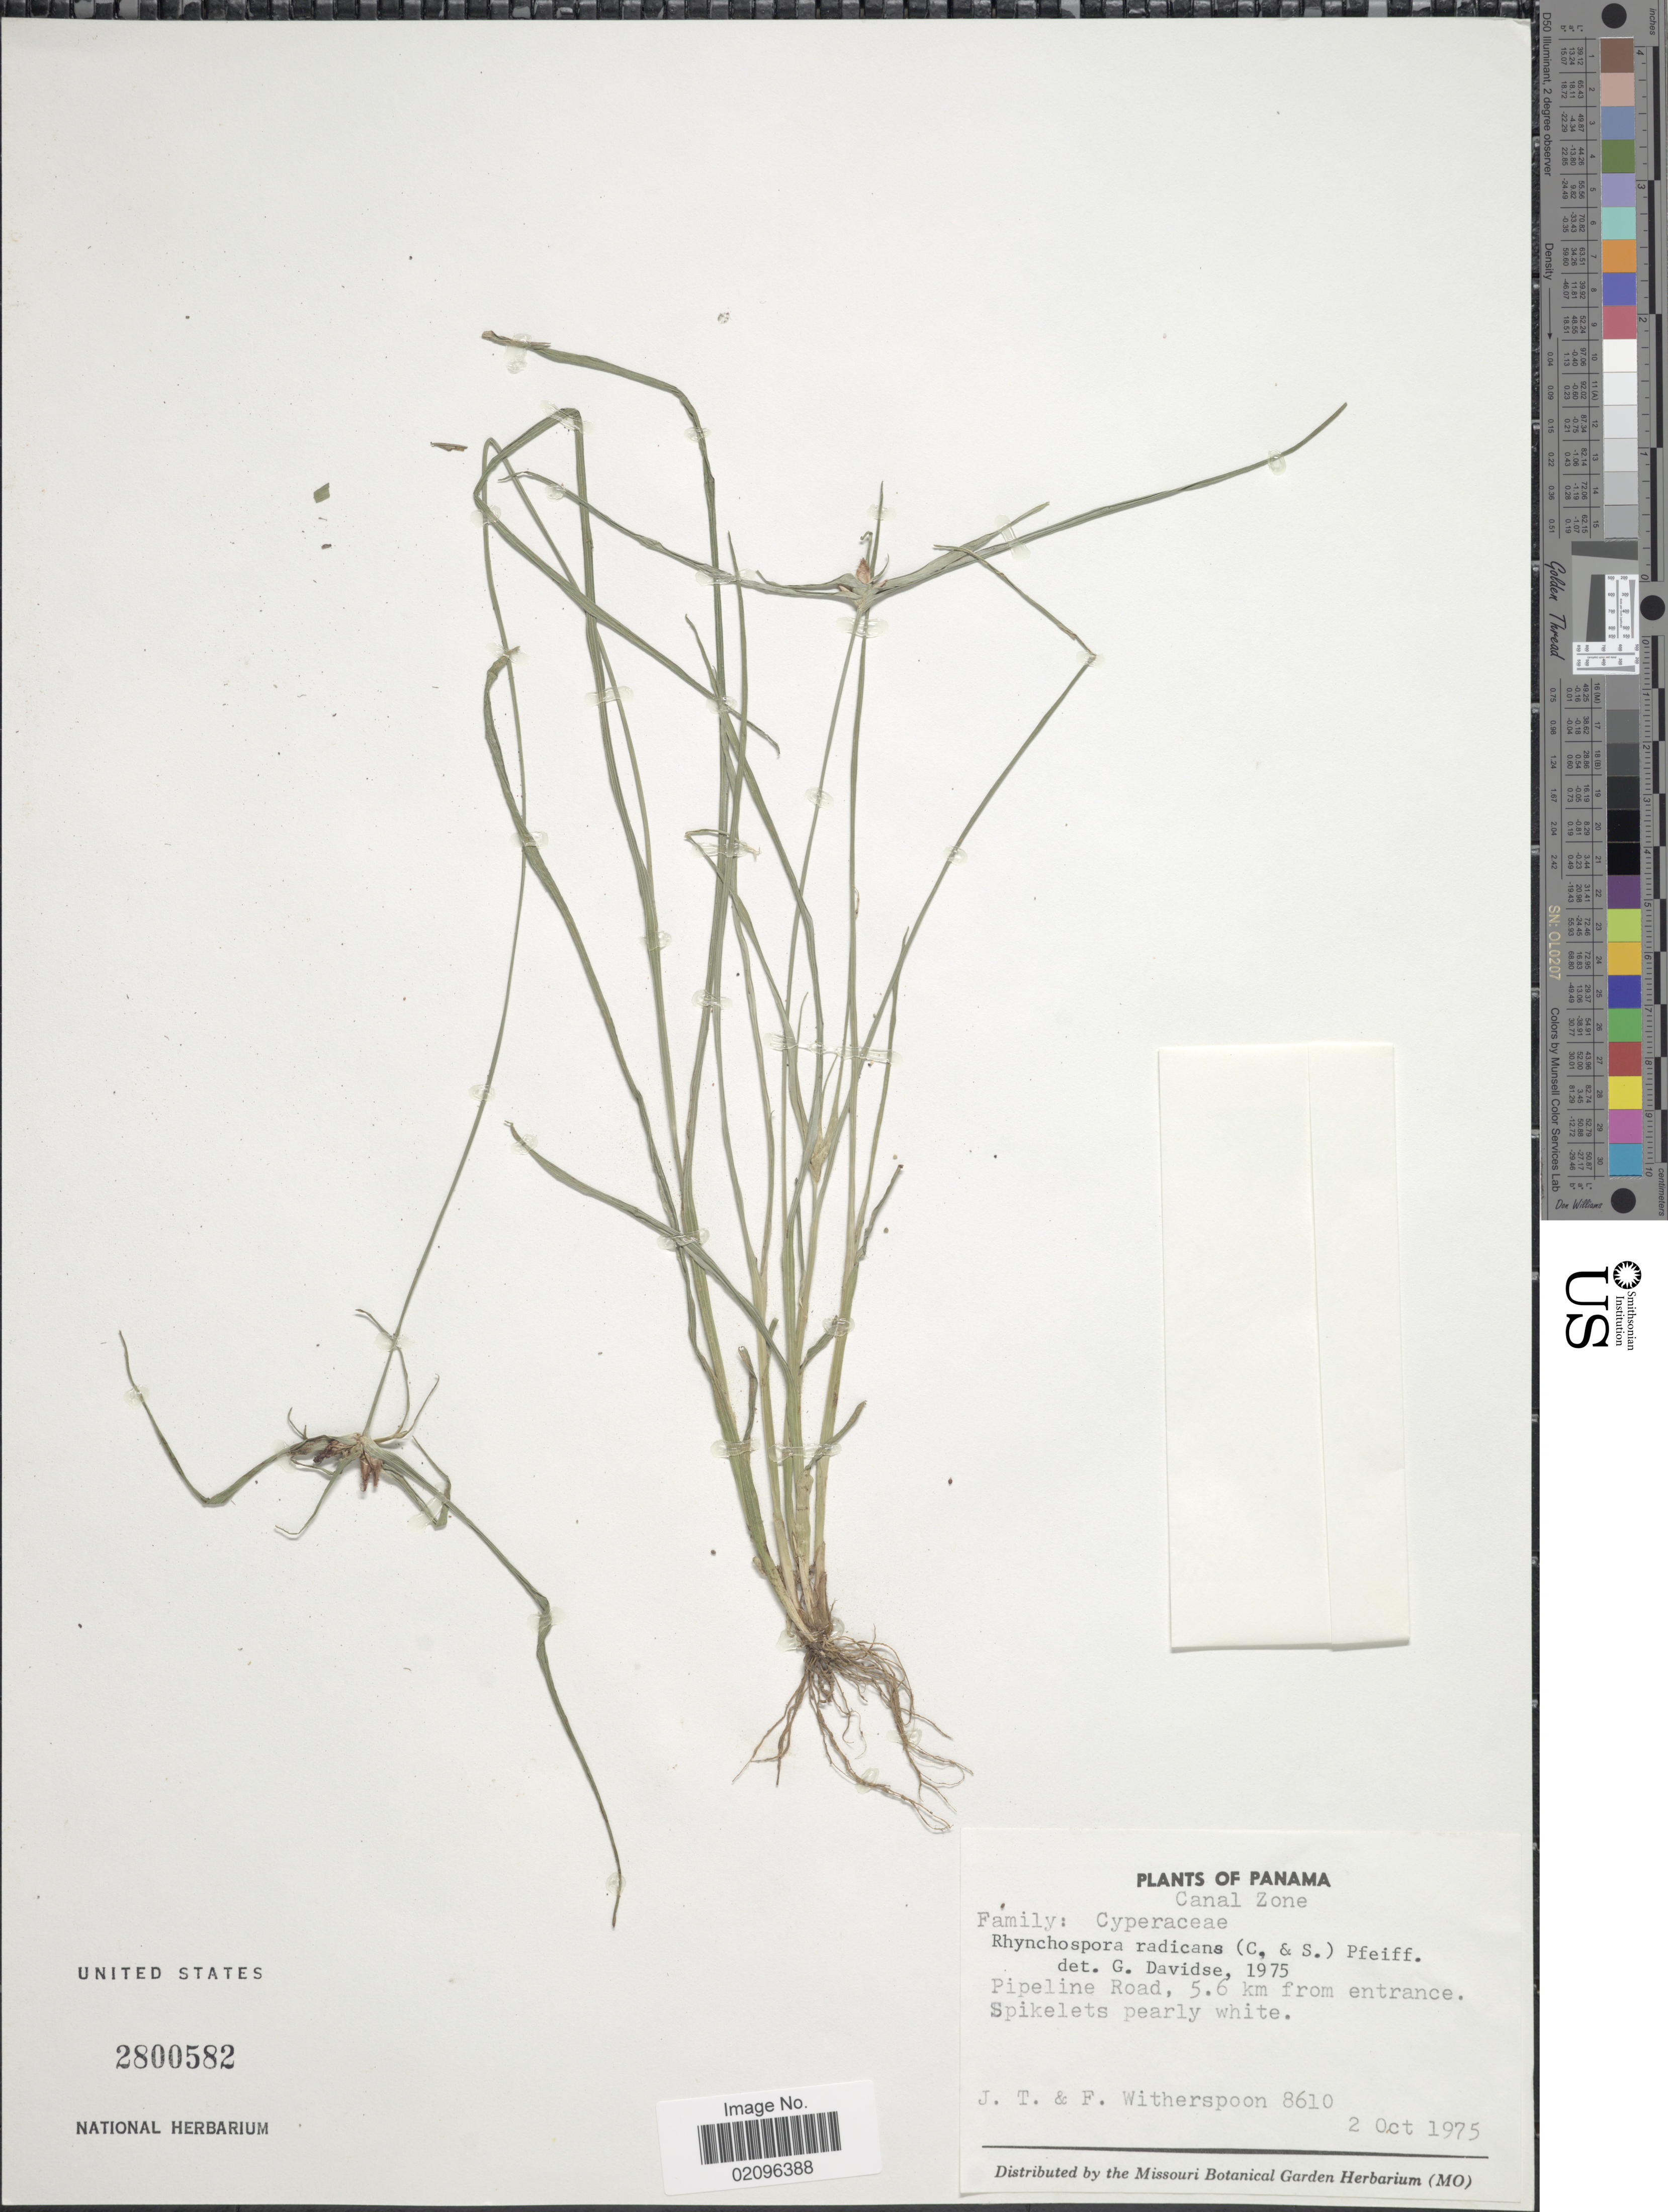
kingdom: Plantae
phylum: Tracheophyta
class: Liliopsida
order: Poales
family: Cyperaceae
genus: Rhynchospora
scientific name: Rhynchospora radicans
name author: (Schltdl. & Cham.) H. Pfeiff.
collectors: J. Witherspoon & F. Witherspoon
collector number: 8610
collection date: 1975-10-02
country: Panama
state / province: Colón / Panamá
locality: Canal Zone. Pipeline Road, 5.6 km from entrance.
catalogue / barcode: US 2800582